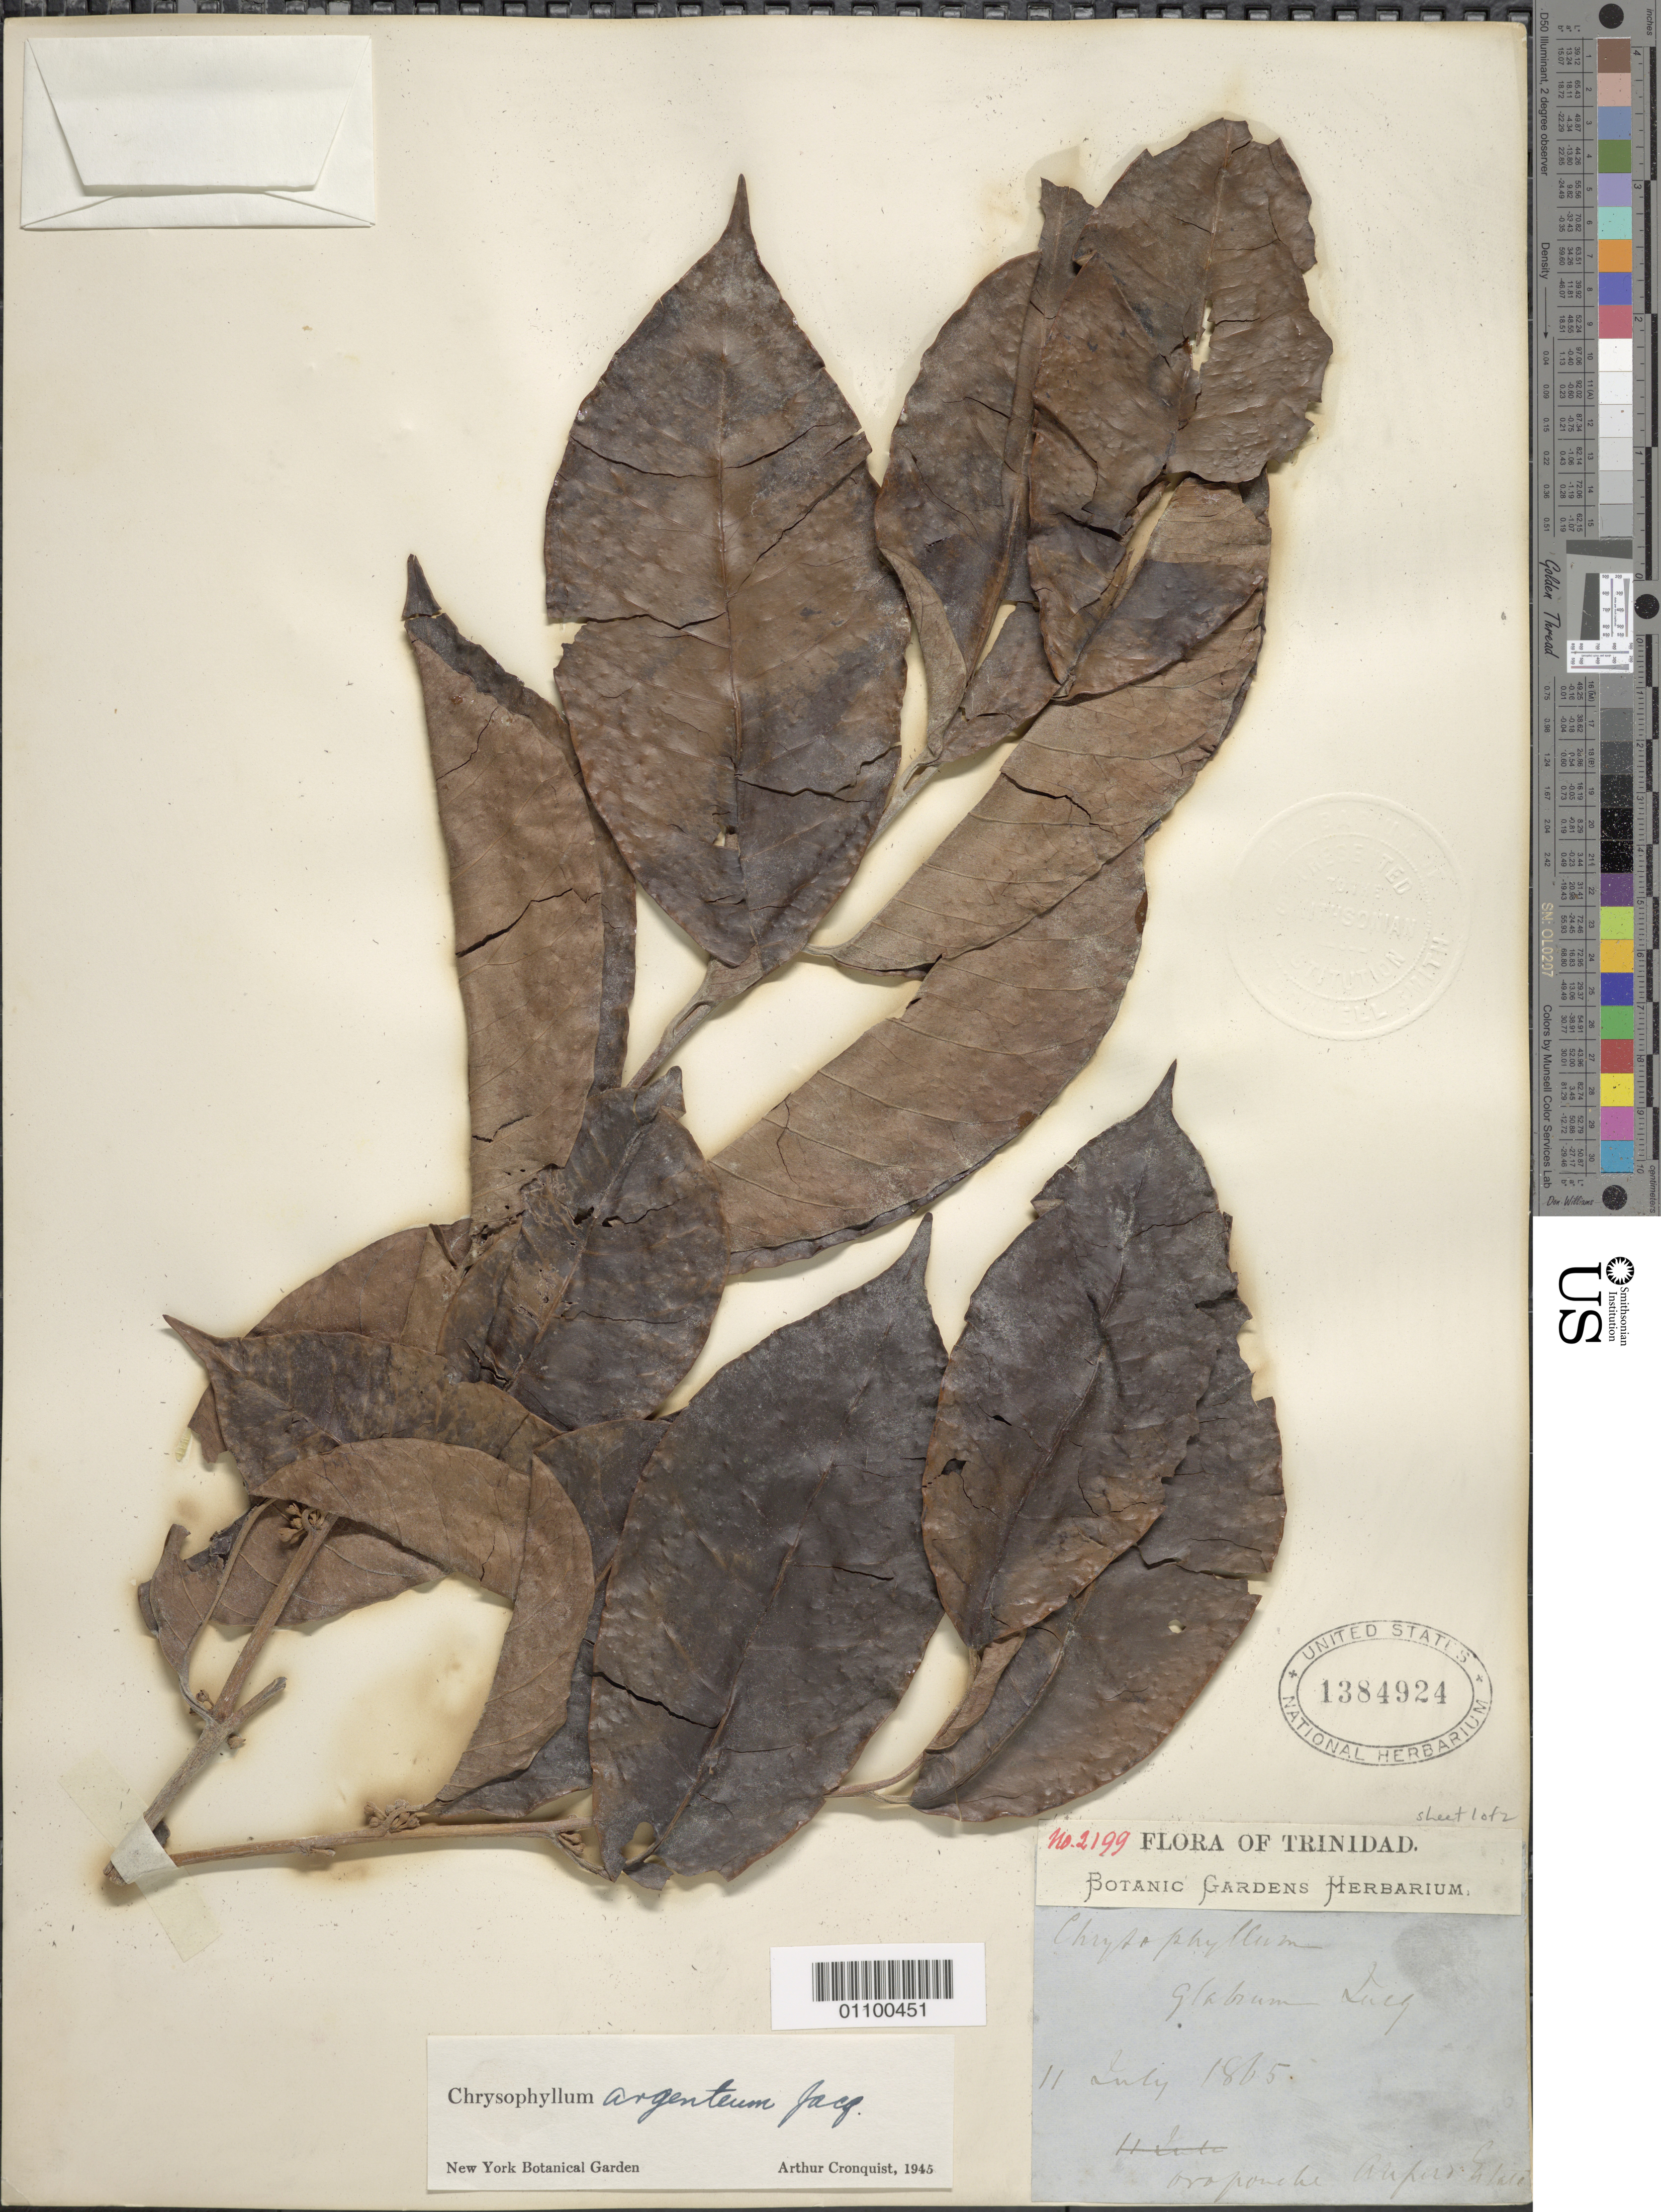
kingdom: Plantae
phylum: Tracheophyta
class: Magnoliopsida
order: Ericales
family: Sapotaceae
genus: Chrysophyllum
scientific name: Chrysophyllum argenteum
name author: Jacq.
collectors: Botanic Gardens Herbarium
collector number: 2199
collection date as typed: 11 Jul 1865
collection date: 1865-07-11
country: Trinidad and Tobago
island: Trinidad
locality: Oropuche, Aripiro Estate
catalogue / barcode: US 1384924